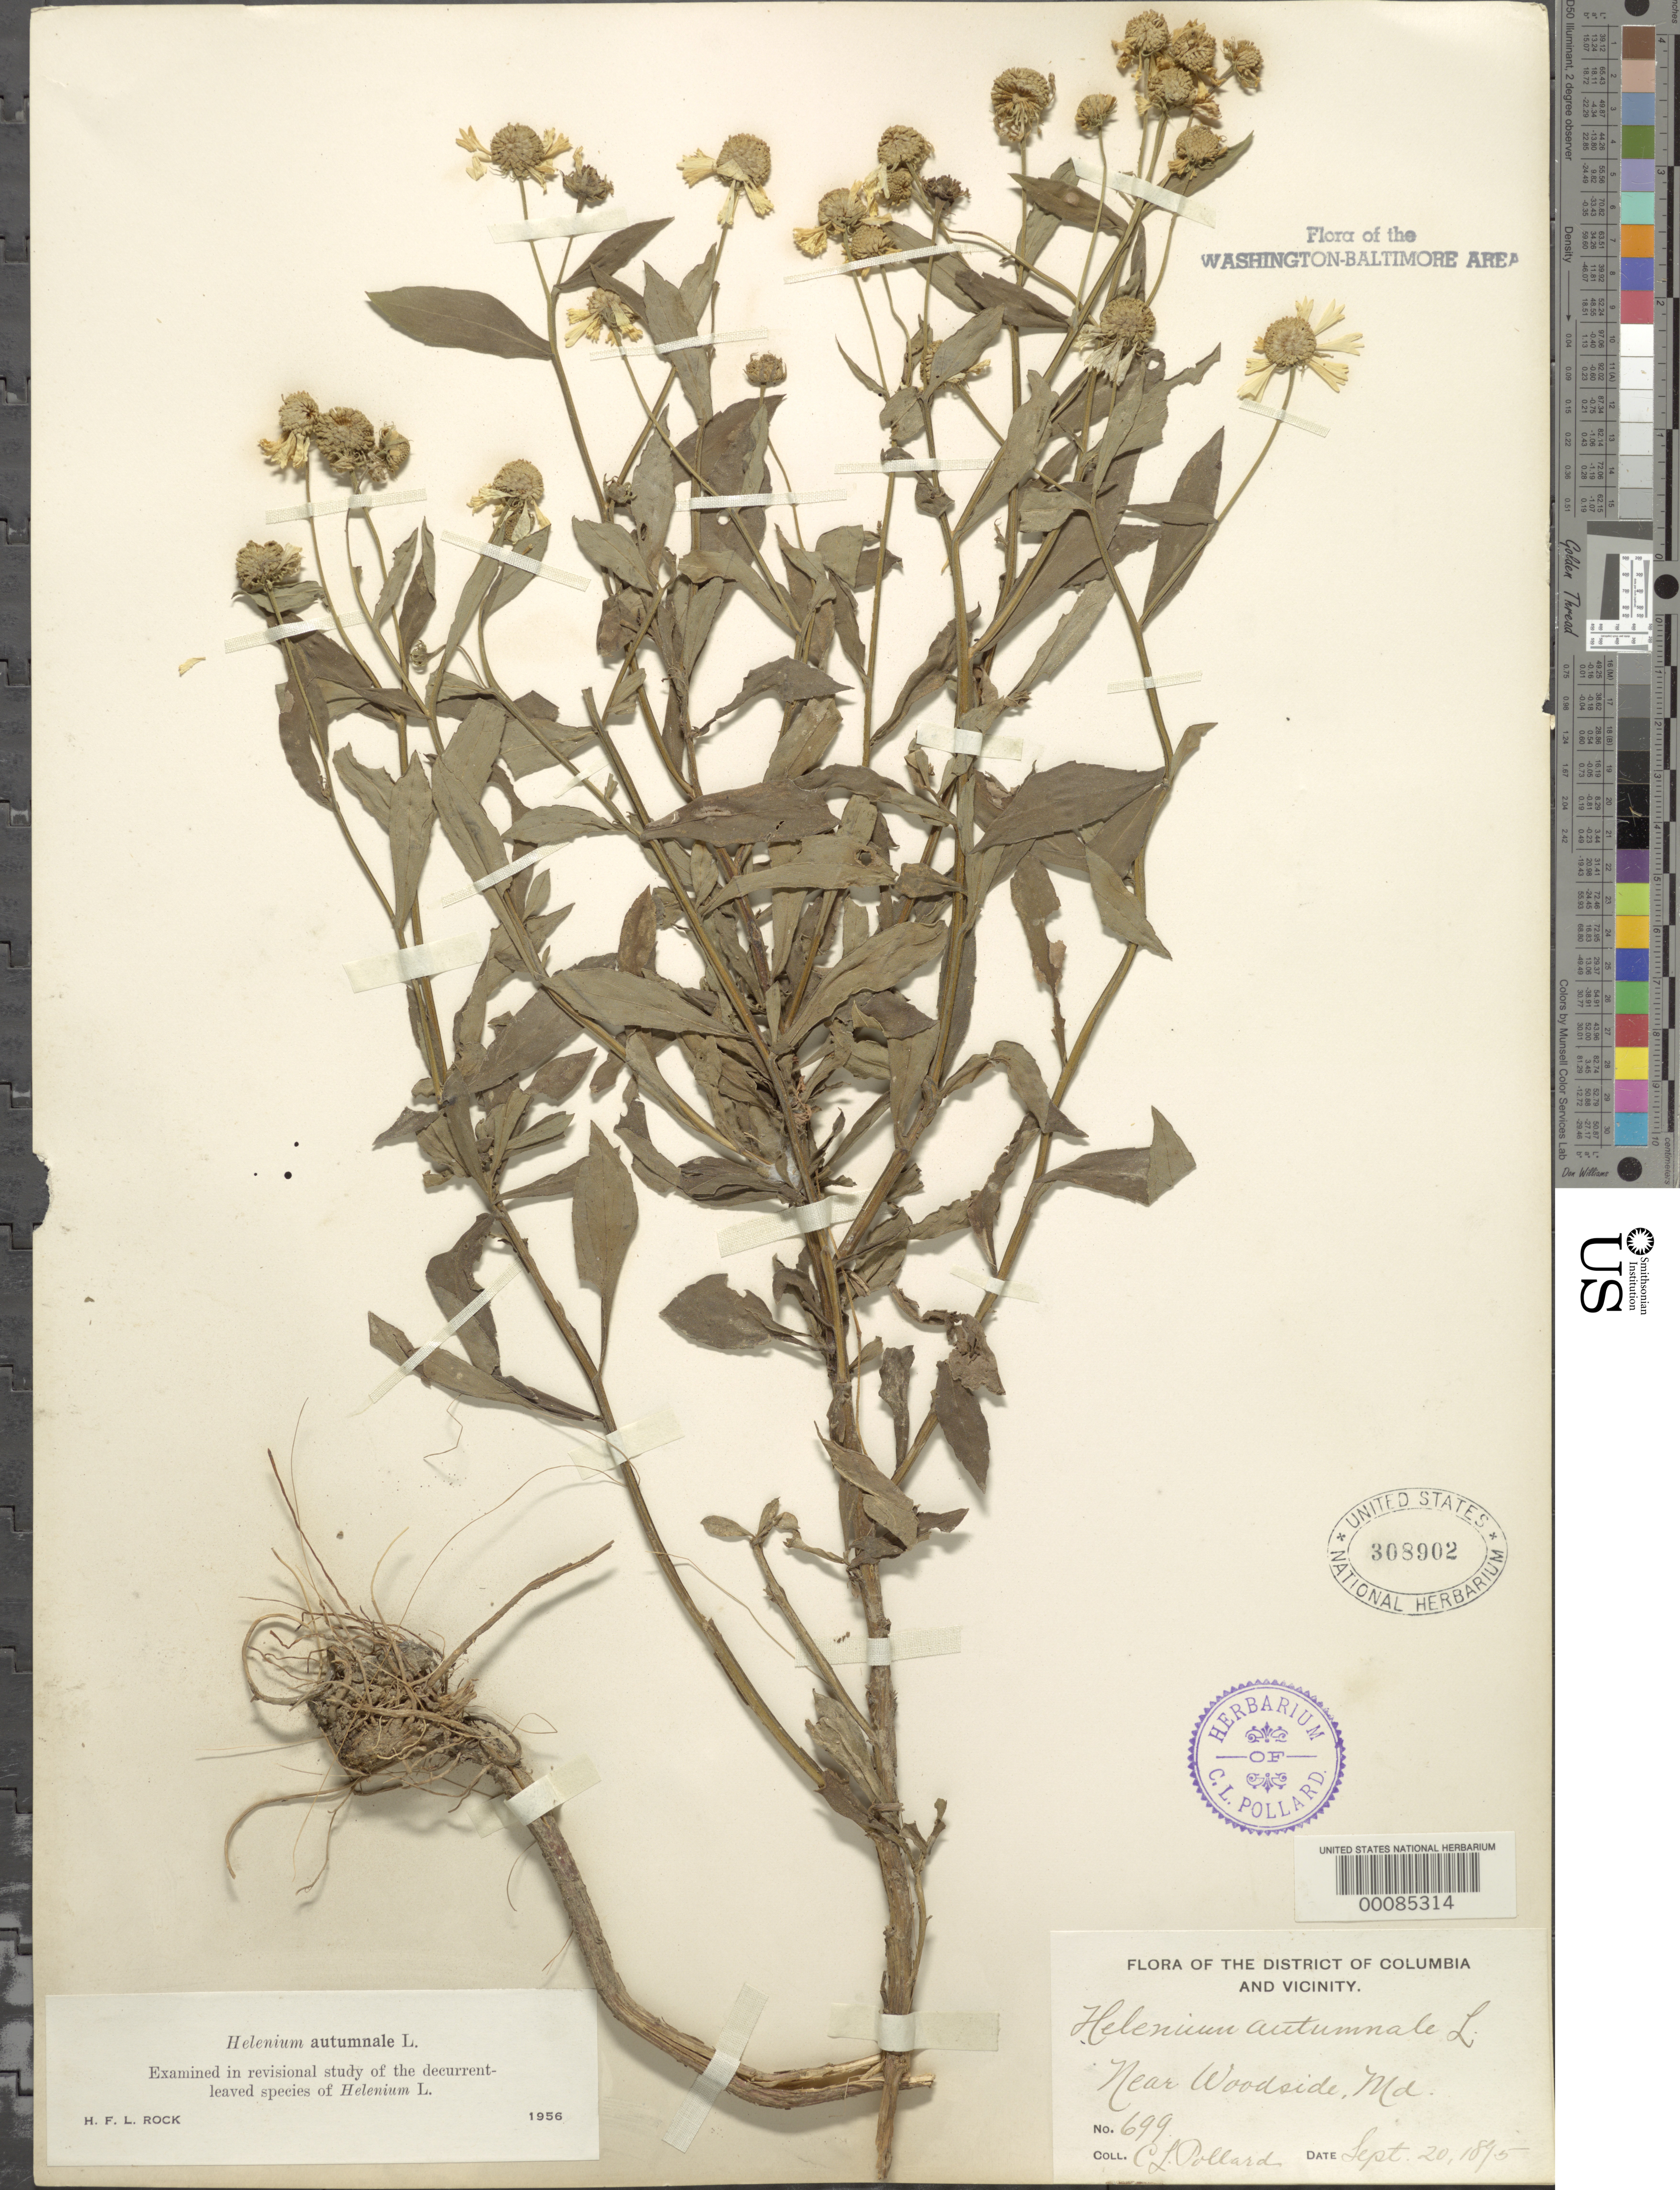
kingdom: Plantae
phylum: Tracheophyta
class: Magnoliopsida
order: Asterales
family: Asteraceae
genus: Helenium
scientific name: Helenium autumnale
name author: L.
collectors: C. L. Pollard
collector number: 699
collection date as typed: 20 Sep 1895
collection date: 1895-09-20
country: United States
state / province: Maryland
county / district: Montgomery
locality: Near Woodside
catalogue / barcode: US 308902